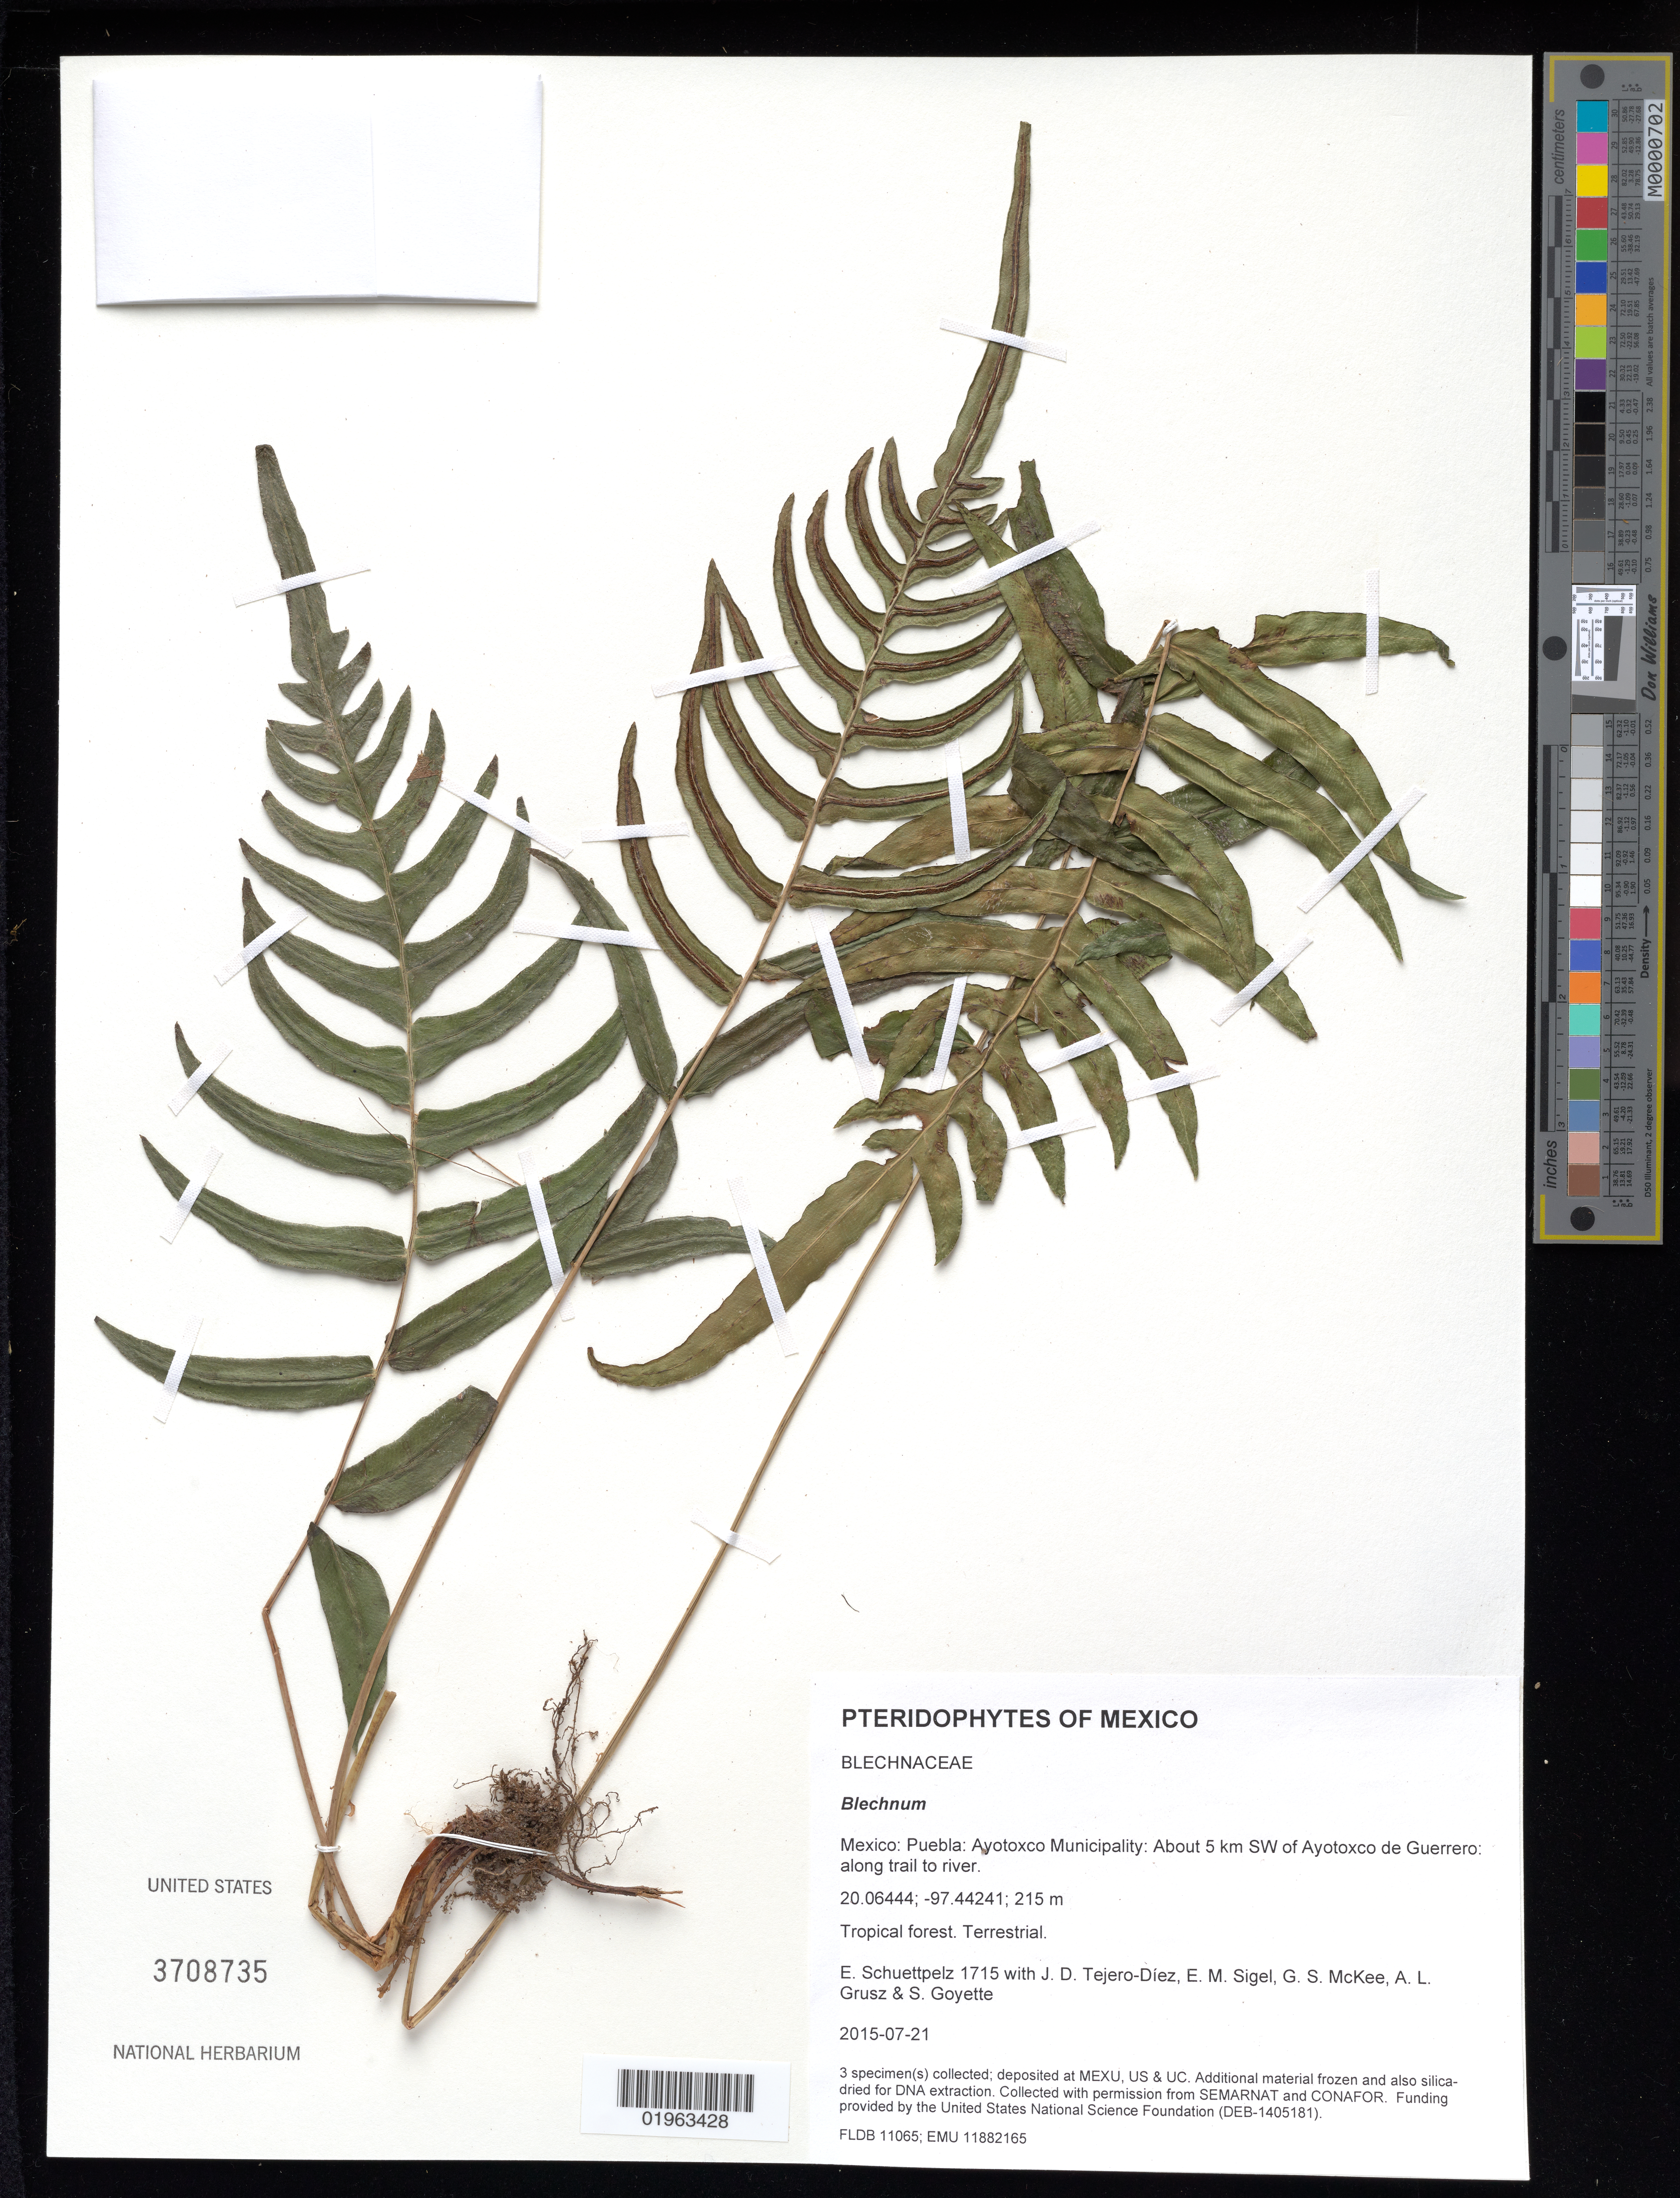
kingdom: Plantae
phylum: Tracheophyta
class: Polypodiopsida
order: Polypodiales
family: Blechnaceae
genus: Blechnum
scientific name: Blechnum sp.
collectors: E. Schuettpelz, D. Tejero-Díez, E. M. Sigel, G. S. McKee & A. Grusz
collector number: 1715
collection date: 2015-07-21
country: Mexico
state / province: Puebla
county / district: Ayotoxco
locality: About 5 km SW of Ayotoxco de Guerrero: along trail to river.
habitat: Tropical forest.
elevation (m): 215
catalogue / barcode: US 3708735